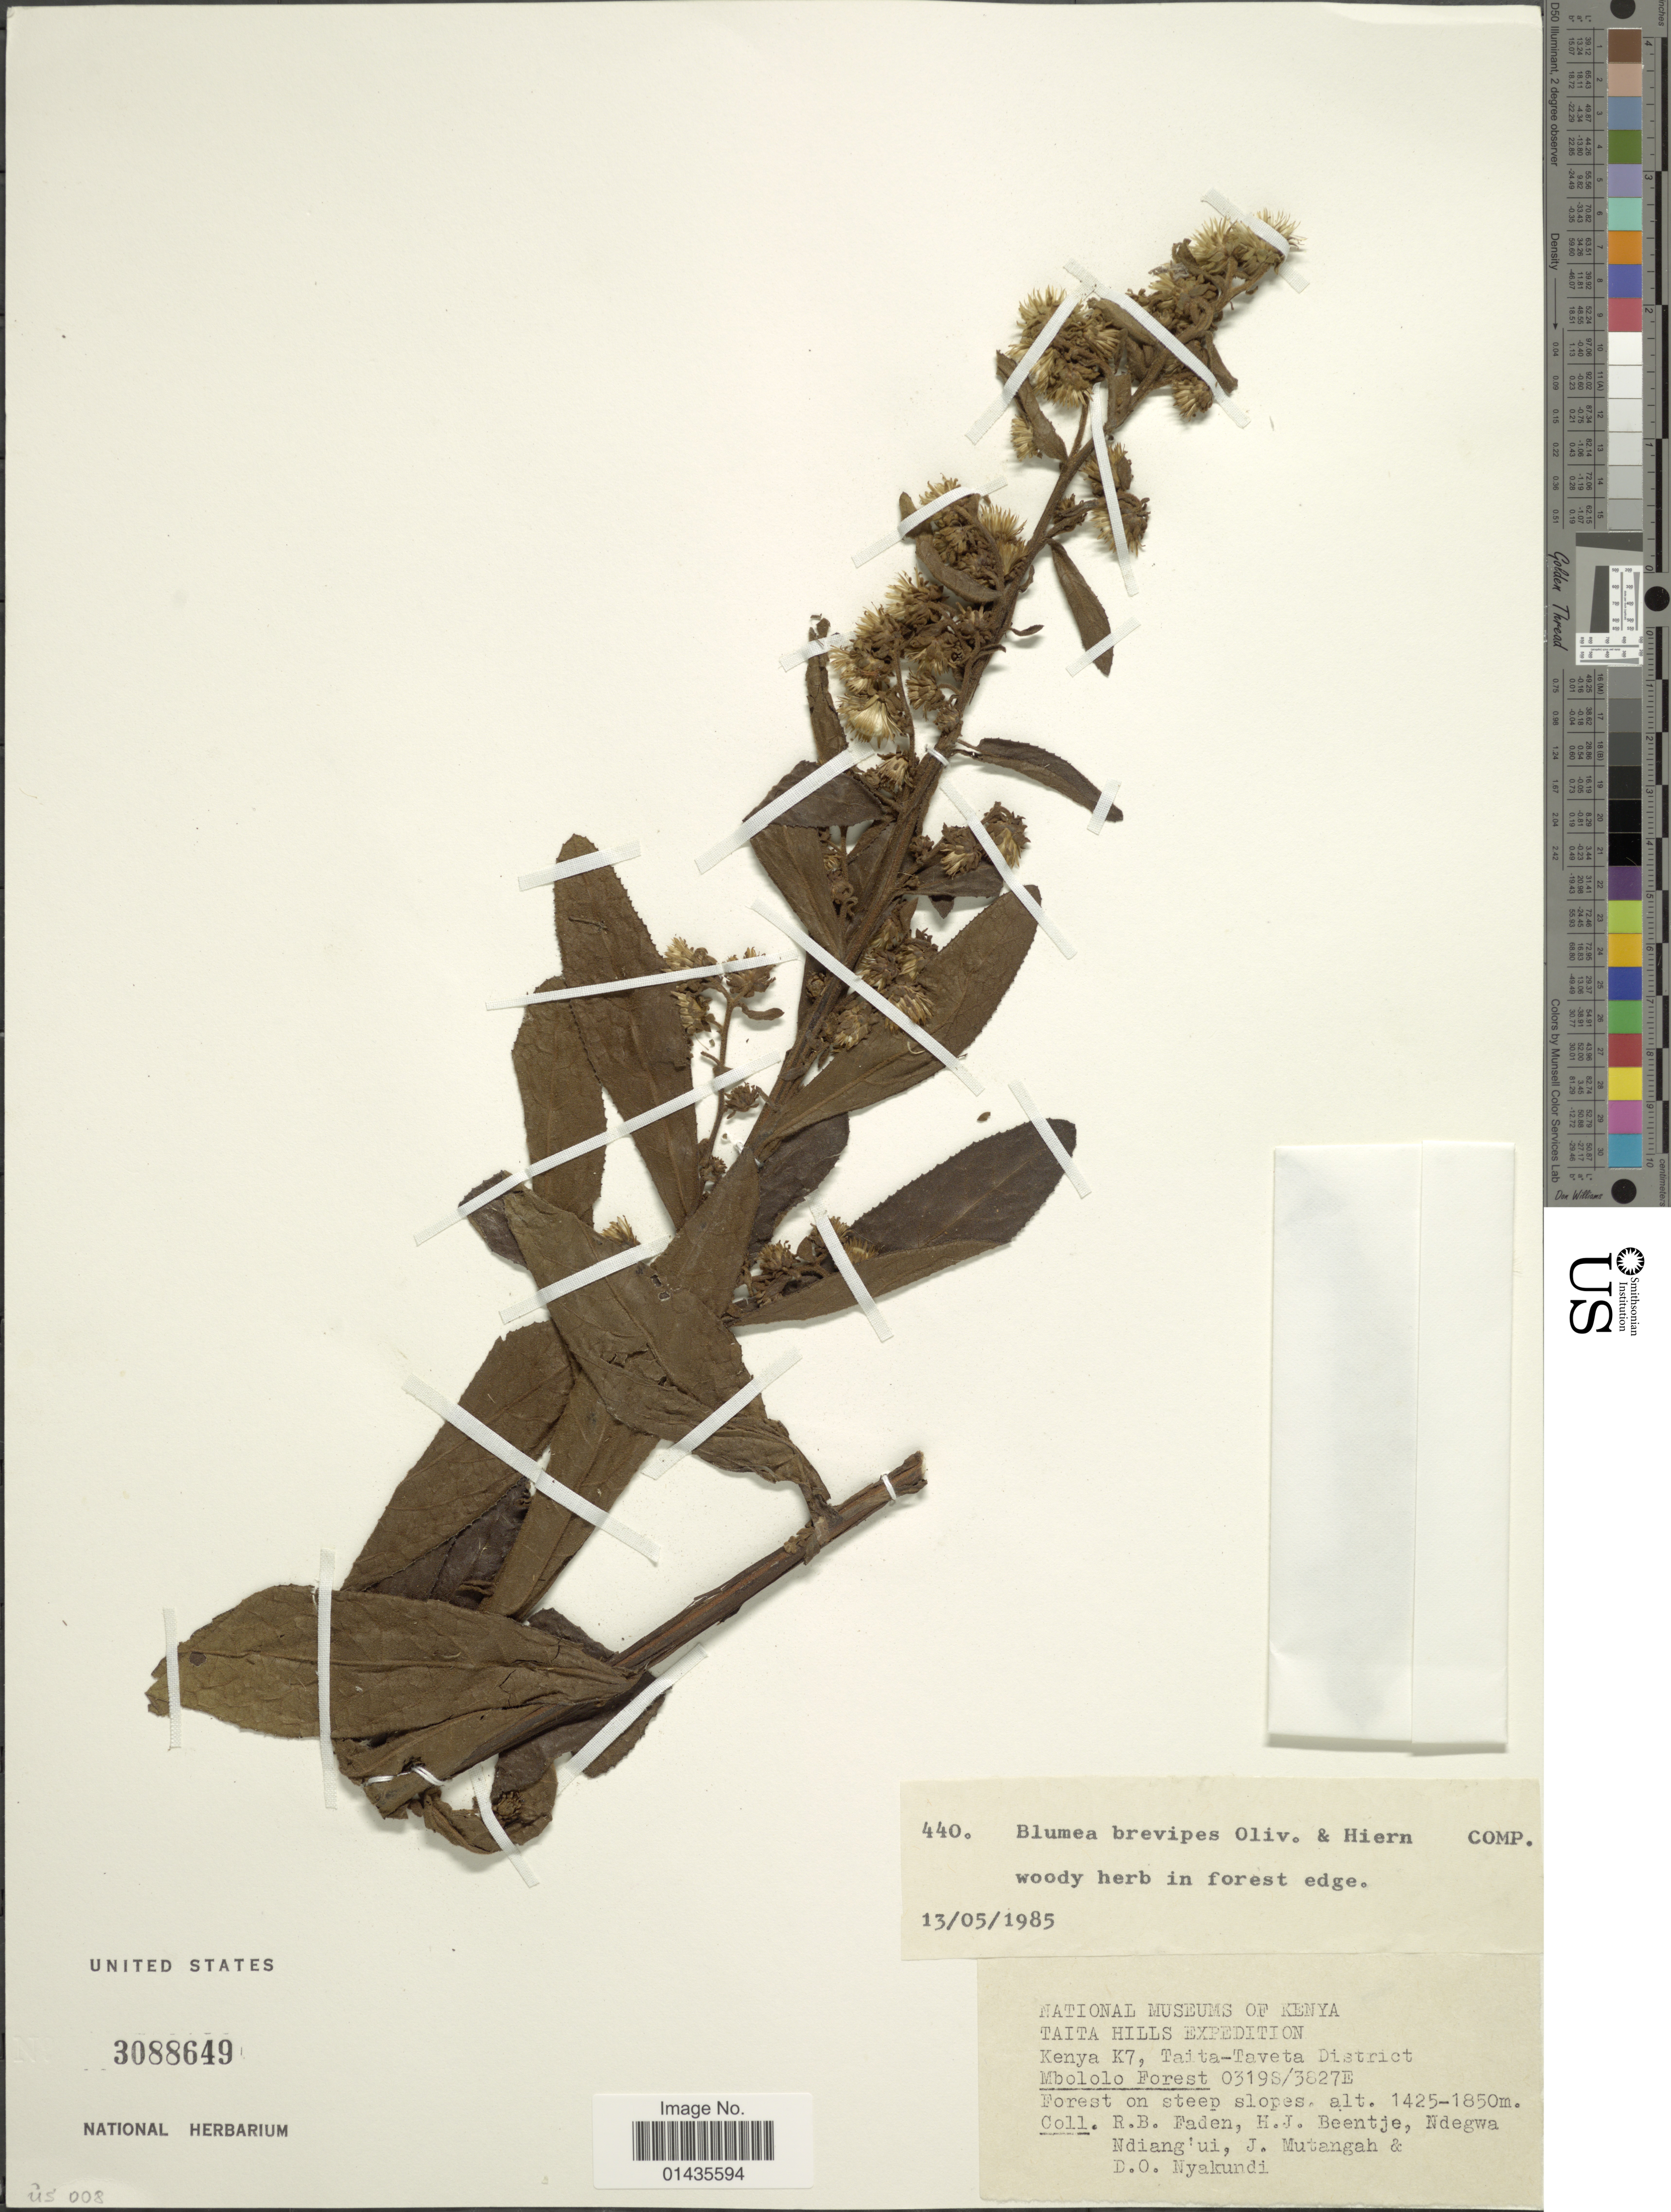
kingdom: Plantae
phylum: Tracheophyta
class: Magnoliopsida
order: Asterales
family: Asteraceae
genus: Blumea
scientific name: Blumea brevipes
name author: (Oliv. & Hiern) Wild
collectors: R. B. Faden, H. J. Beentje, Ndegwa Ndiang'ui, J. Mutangah & D. Nyakundi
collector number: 440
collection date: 1985-05-13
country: Kenya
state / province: Taita Taveta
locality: Taita Hills, Kenya K7, Taita-Taveta District, Mbololo Forest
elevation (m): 1425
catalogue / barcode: US 3088649